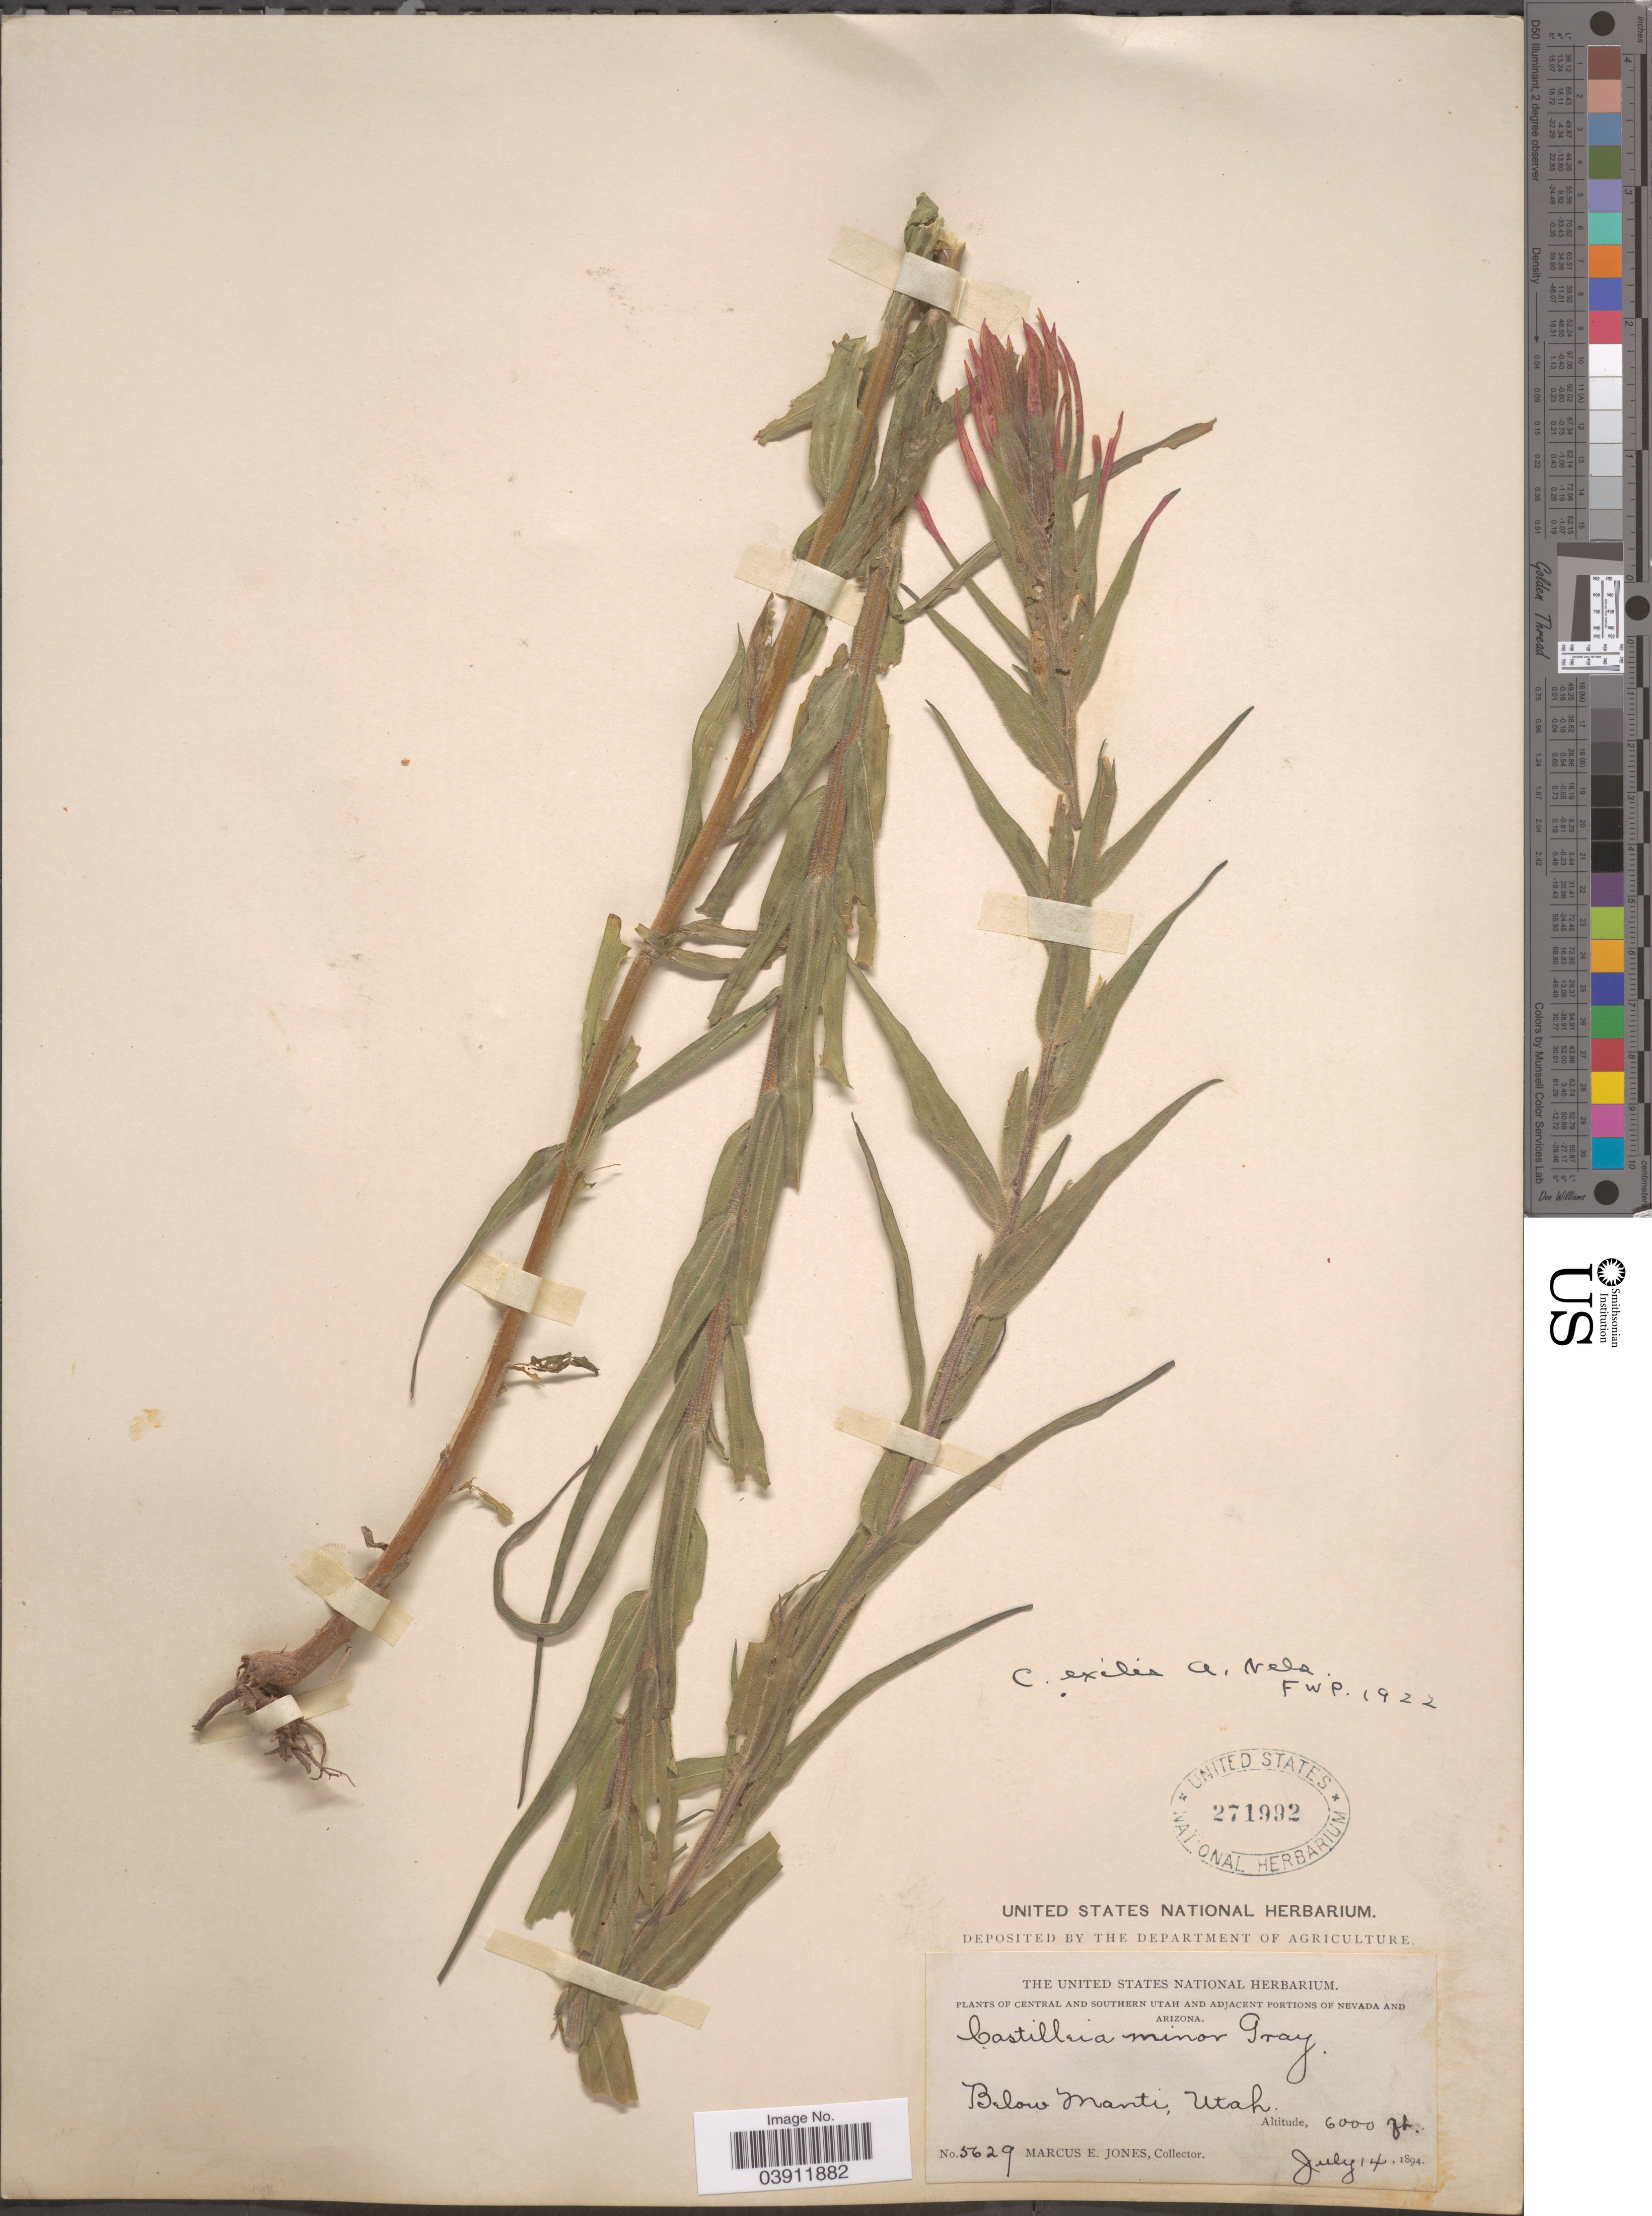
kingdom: Plantae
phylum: Tracheophyta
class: Magnoliopsida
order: Lamiales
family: Orobanchaceae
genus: Castilleja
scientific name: Castilleja exilis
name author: A. Nelson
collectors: M. E. Jones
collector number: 5629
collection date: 1894-07-14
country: United States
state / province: Utah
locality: Central and Southern Utah. Below Manti.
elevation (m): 1829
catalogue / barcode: US 271992